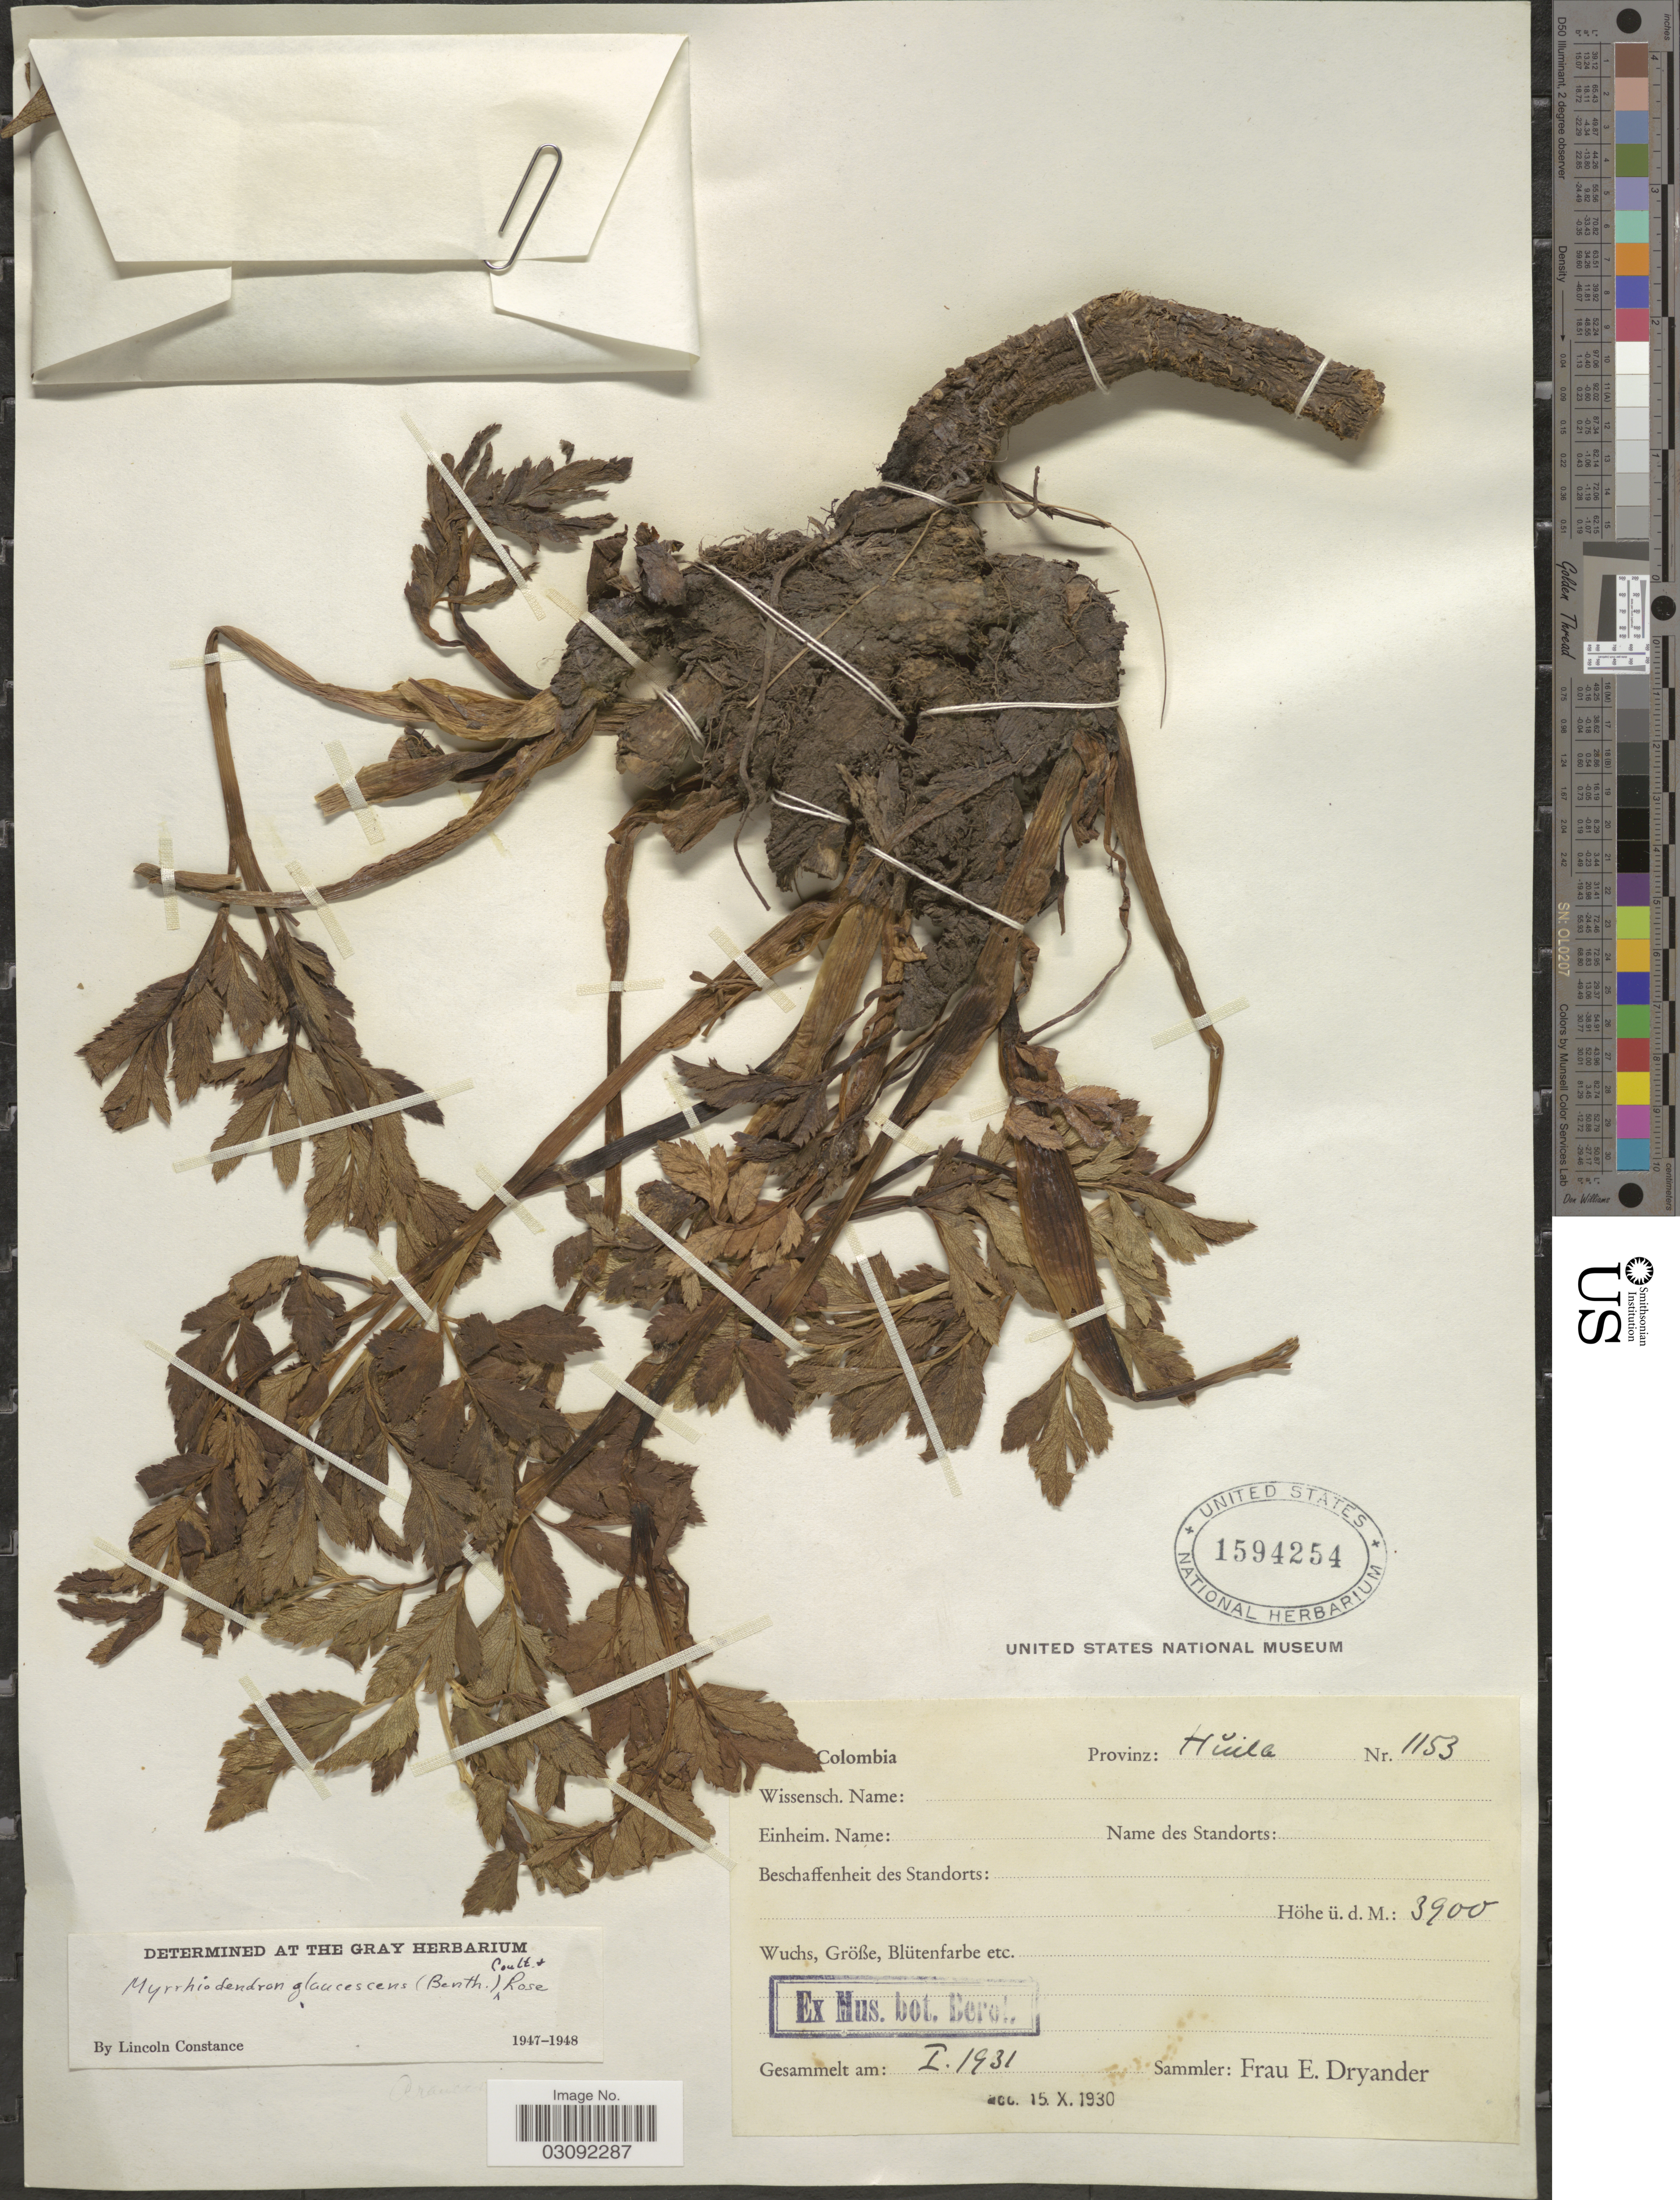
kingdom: Plantae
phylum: Tracheophyta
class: Magnoliopsida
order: Apiales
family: Apiaceae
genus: Myrrhidendron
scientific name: Myrrhidendron glaucescens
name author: (Benth.) J.M. Coult. & Rose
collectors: E. Dryander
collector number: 1153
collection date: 1931-01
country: Colombia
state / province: Huila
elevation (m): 3900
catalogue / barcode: US 1594254